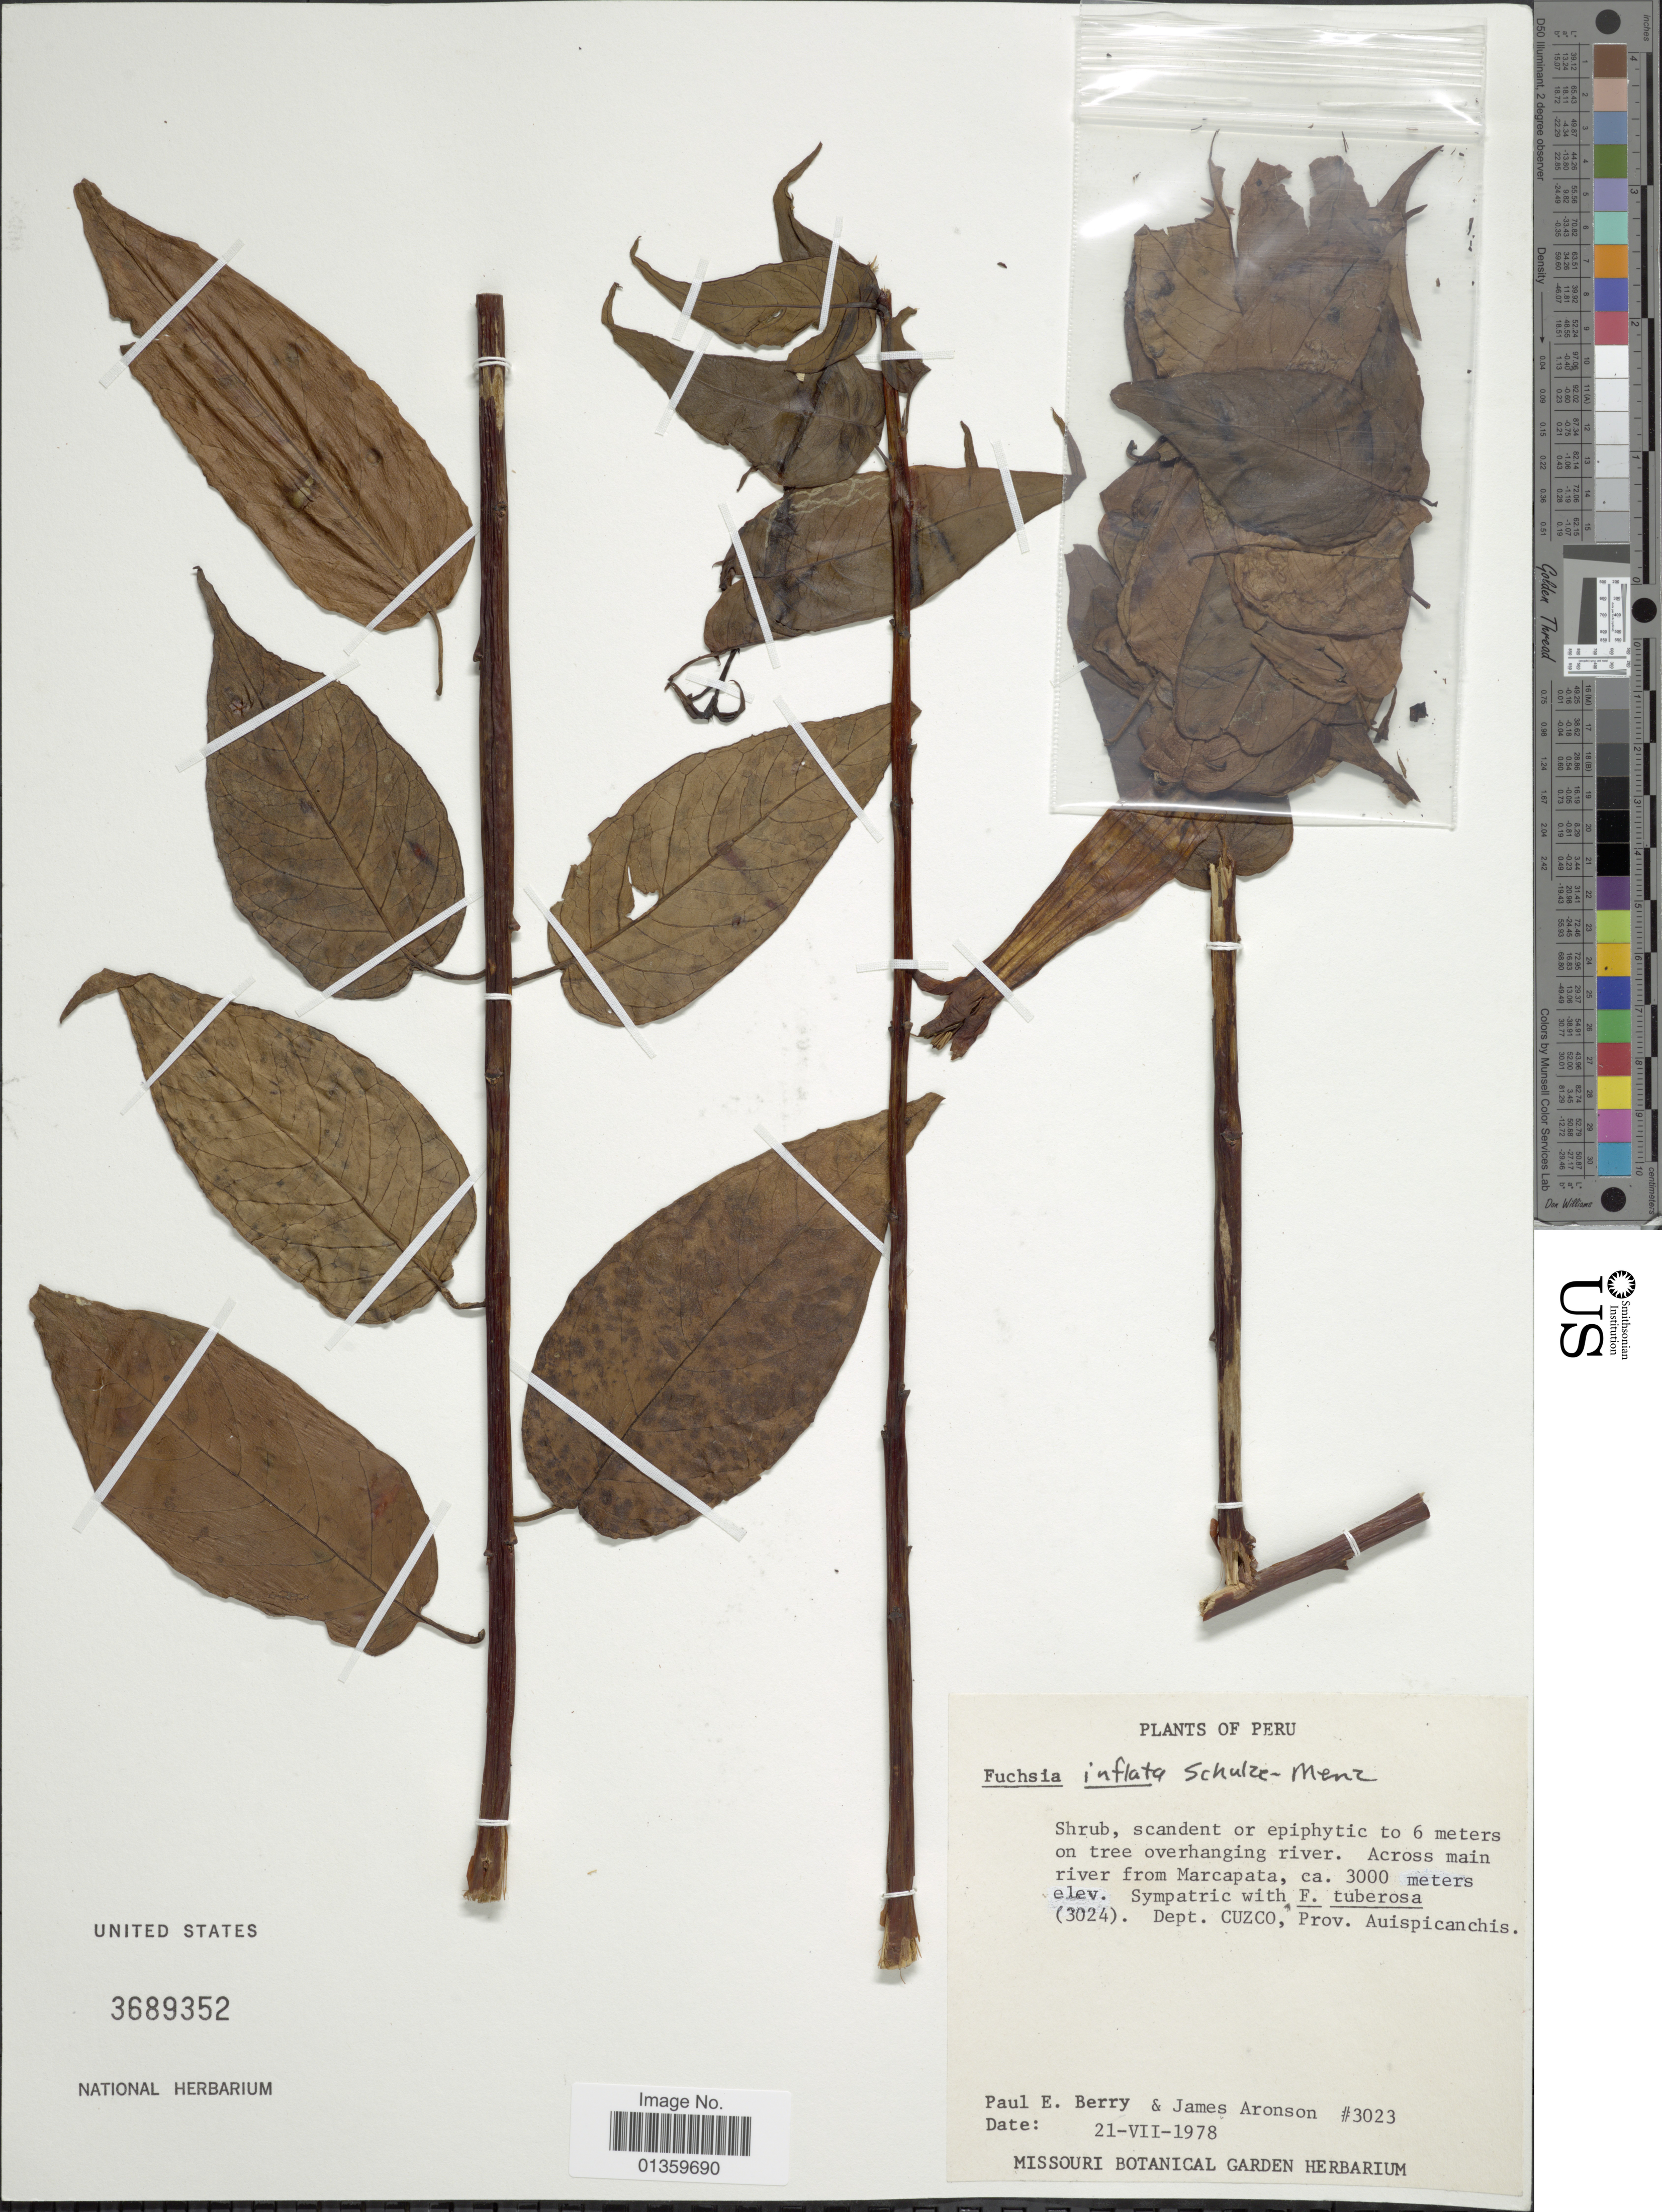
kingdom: Plantae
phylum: Tracheophyta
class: Magnoliopsida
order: Myrtales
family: Onagraceae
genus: Fuchsia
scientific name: Fuchsia inflata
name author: Schulze-Menz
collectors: P. E. Berry & J. Aronson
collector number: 3023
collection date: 1978-07-21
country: Peru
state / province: Cusco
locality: Across main river from Marcapata, Prov. Auispicanchis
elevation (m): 3000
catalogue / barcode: US 3689352